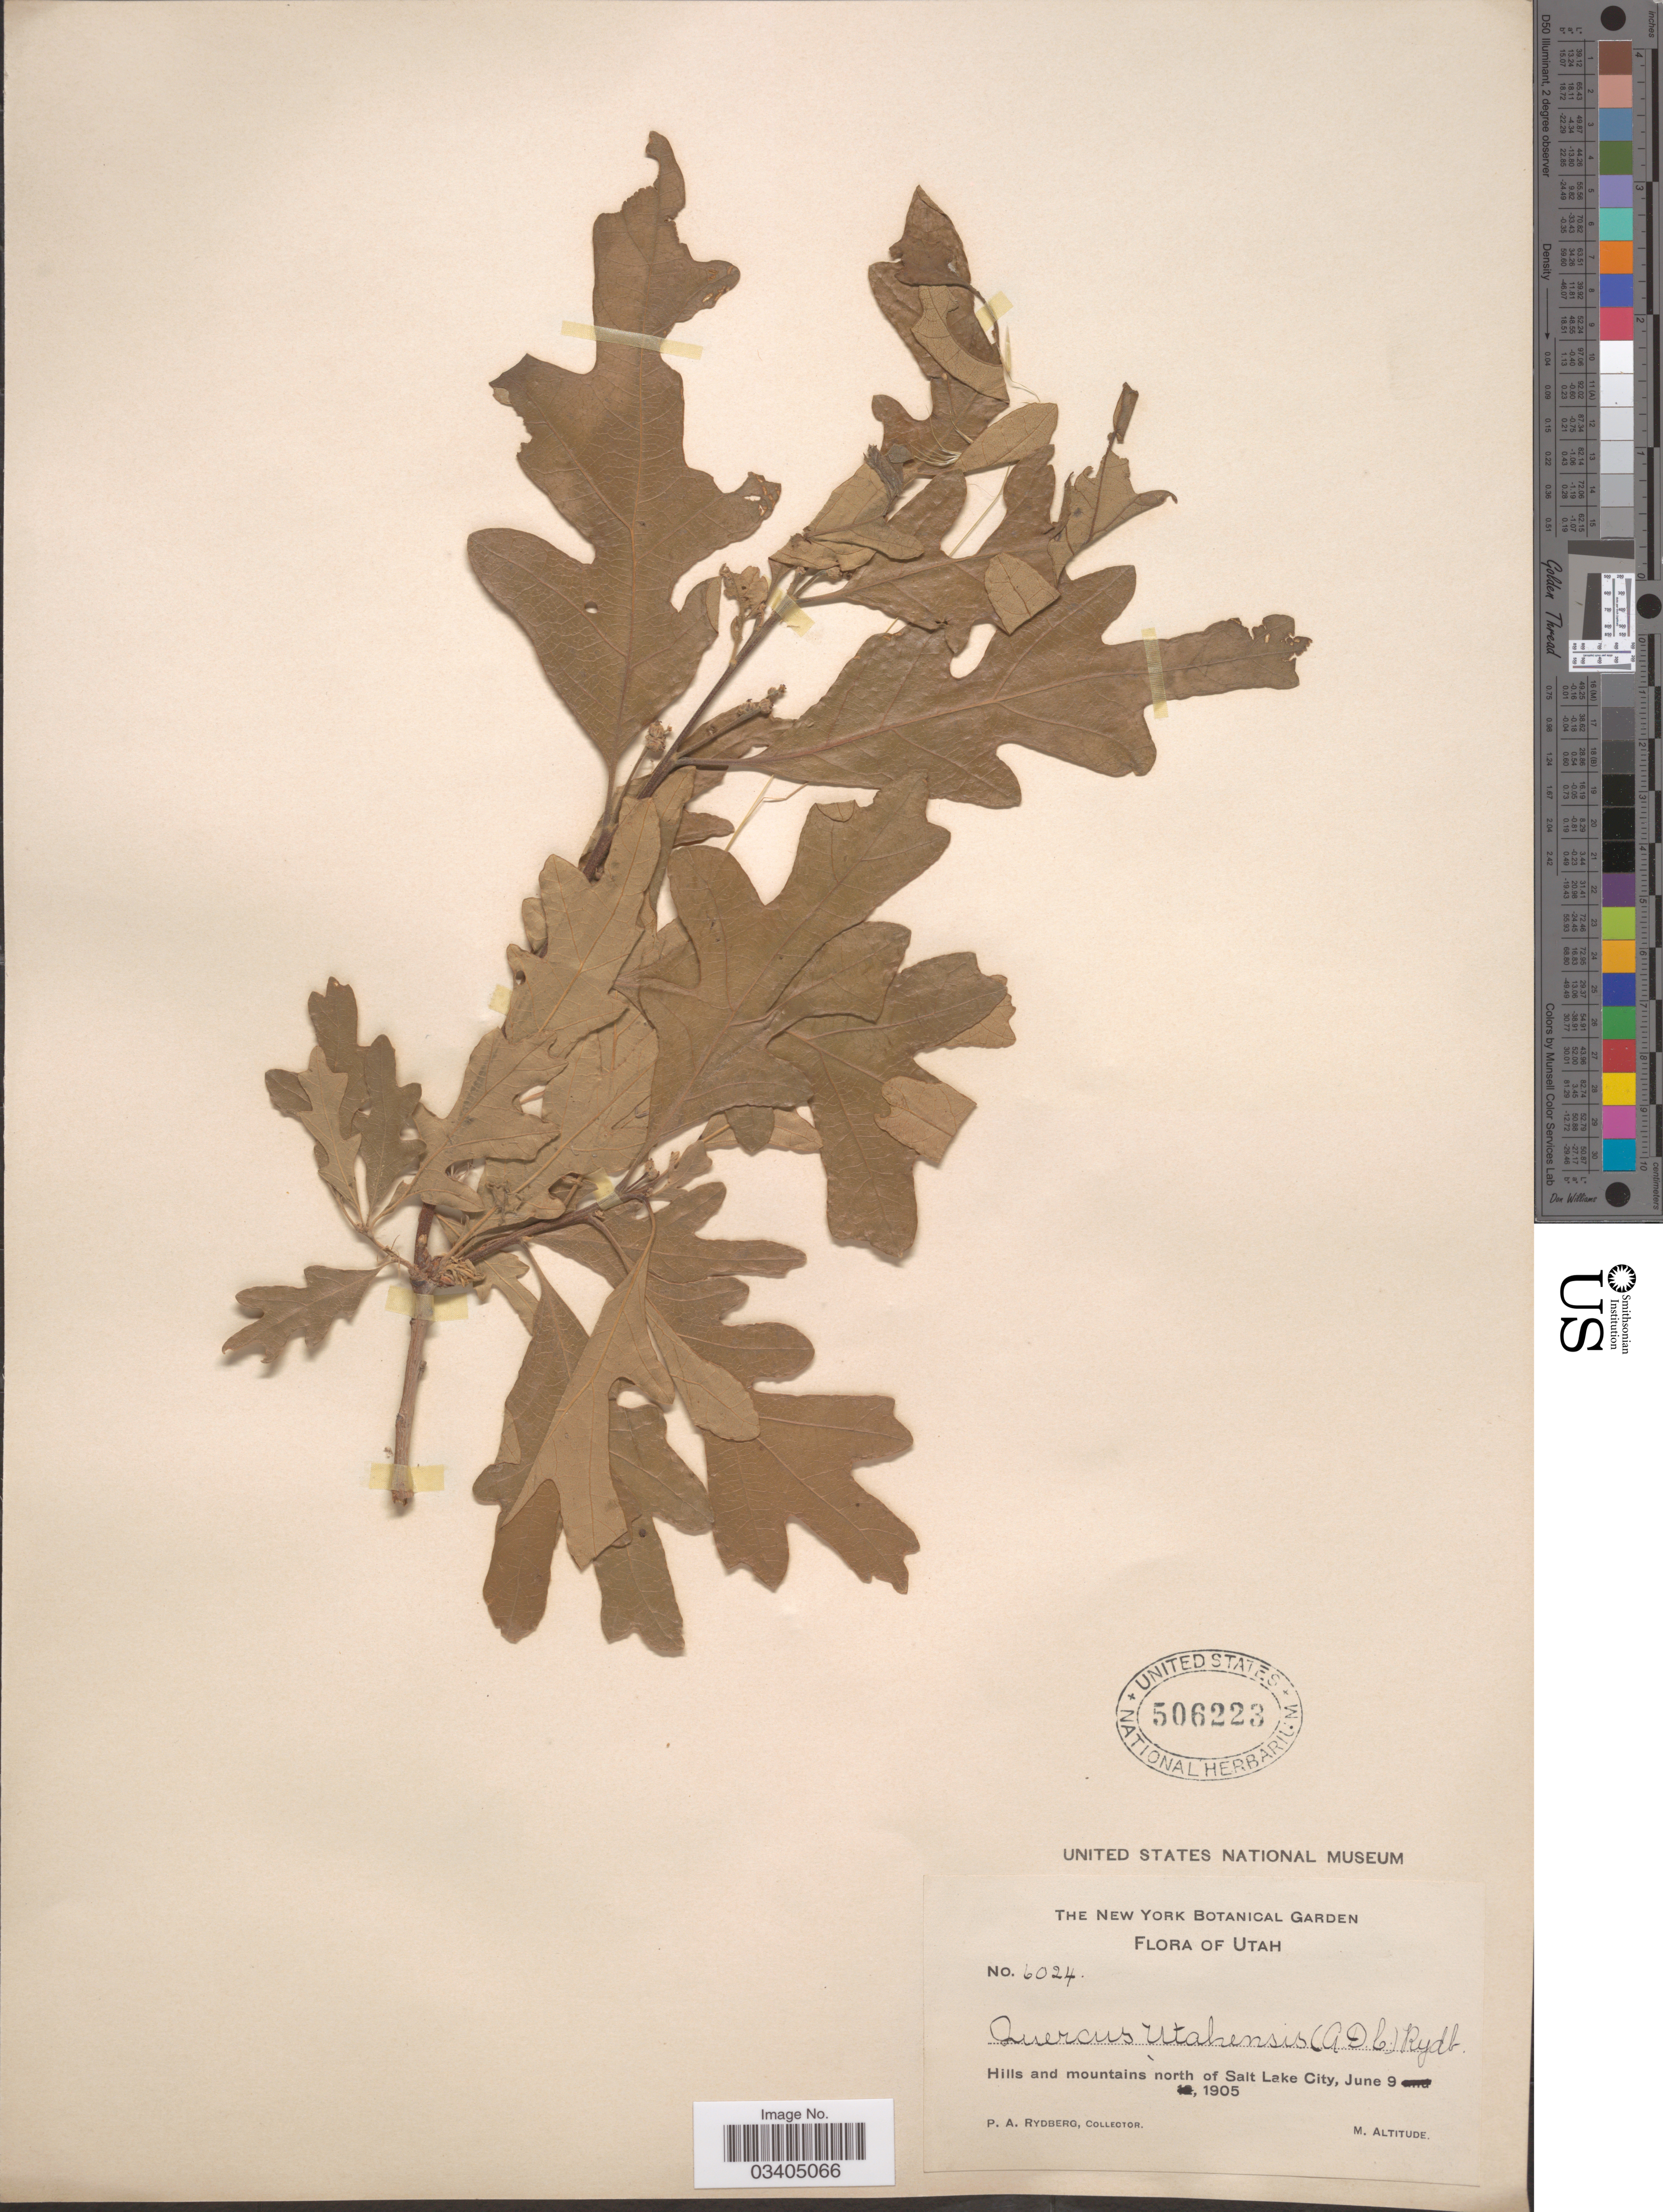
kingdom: Plantae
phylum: Tracheophyta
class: Magnoliopsida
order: Fagales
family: Fagaceae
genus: Quercus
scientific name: Quercus gambelii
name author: Nutt.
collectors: P. A. Rydberg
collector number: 6024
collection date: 1905-06-09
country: United States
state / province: Utah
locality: Hills and mountains north of Salt Lake City.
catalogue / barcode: US 506223